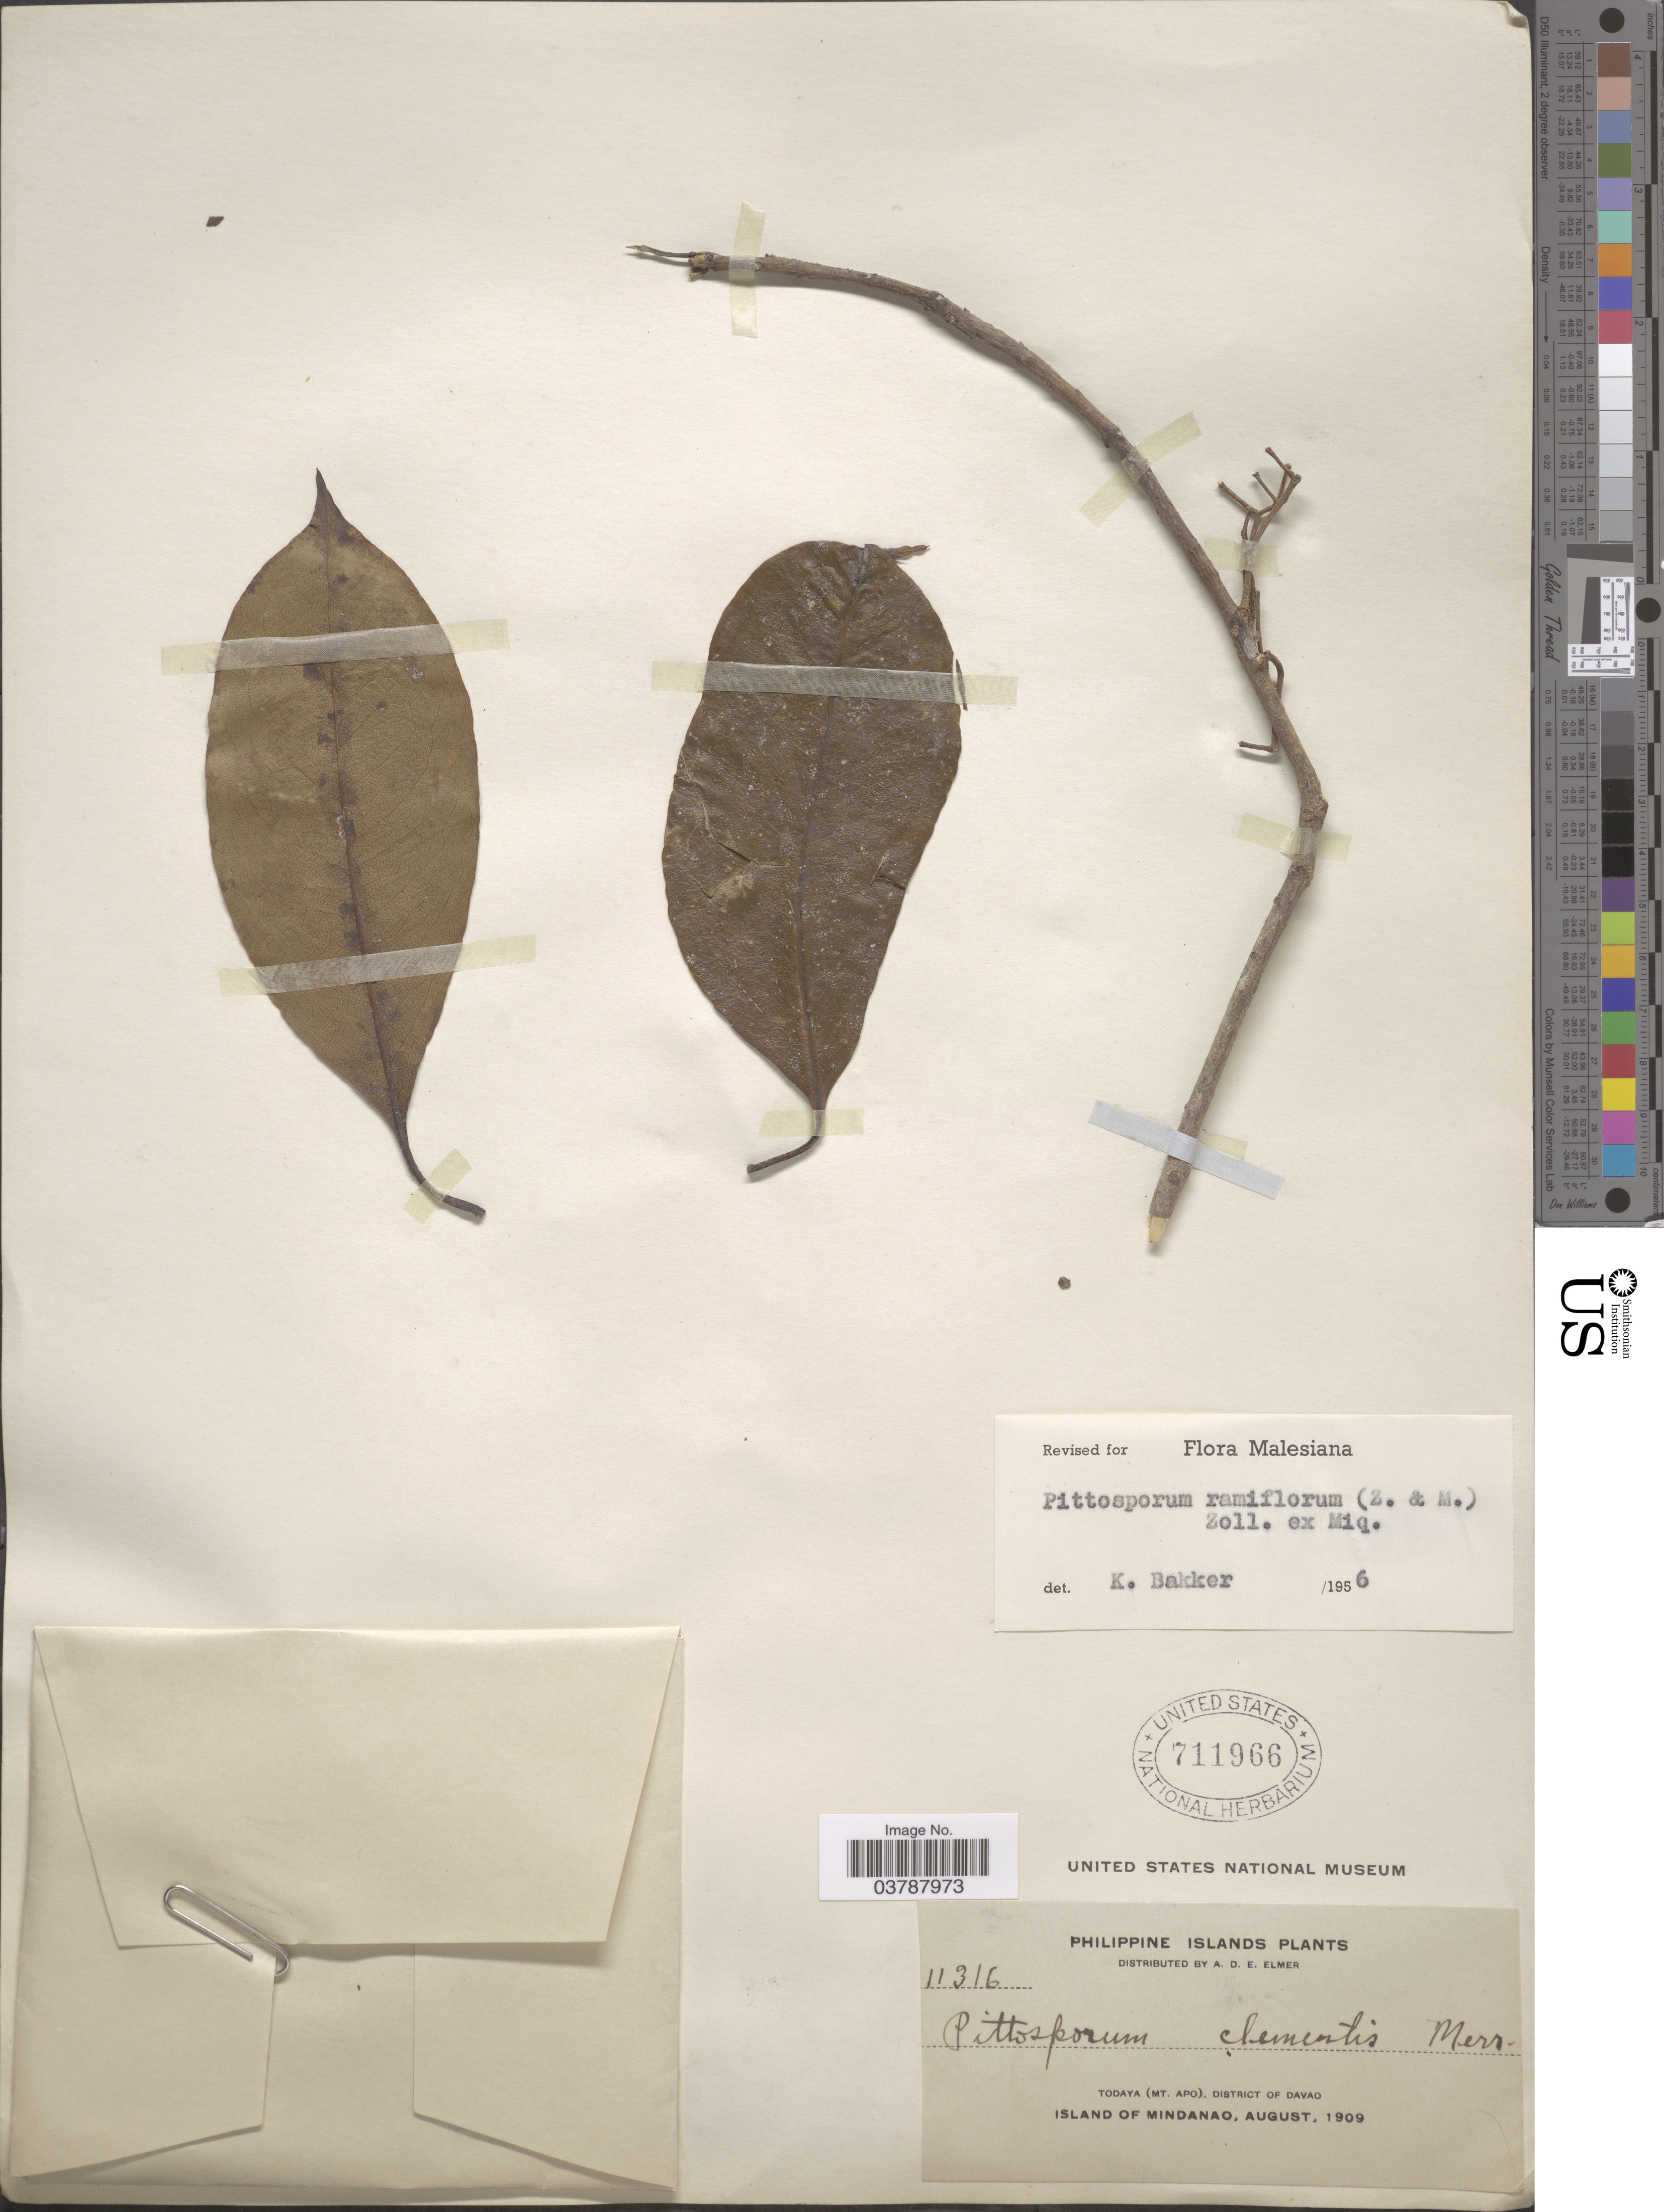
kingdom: Plantae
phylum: Tracheophyta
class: Magnoliopsida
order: Apiales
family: Pittosporaceae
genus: Pittosporum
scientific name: Pittosporum ramiflorum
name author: (Zoll. & Mor.) Zoll.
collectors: A. D. E. Elmer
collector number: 11316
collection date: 1909-08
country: Philippines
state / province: Davao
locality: Todaya (Mt. Apo), District of Davao. Island of Mindanao.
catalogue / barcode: US 711966